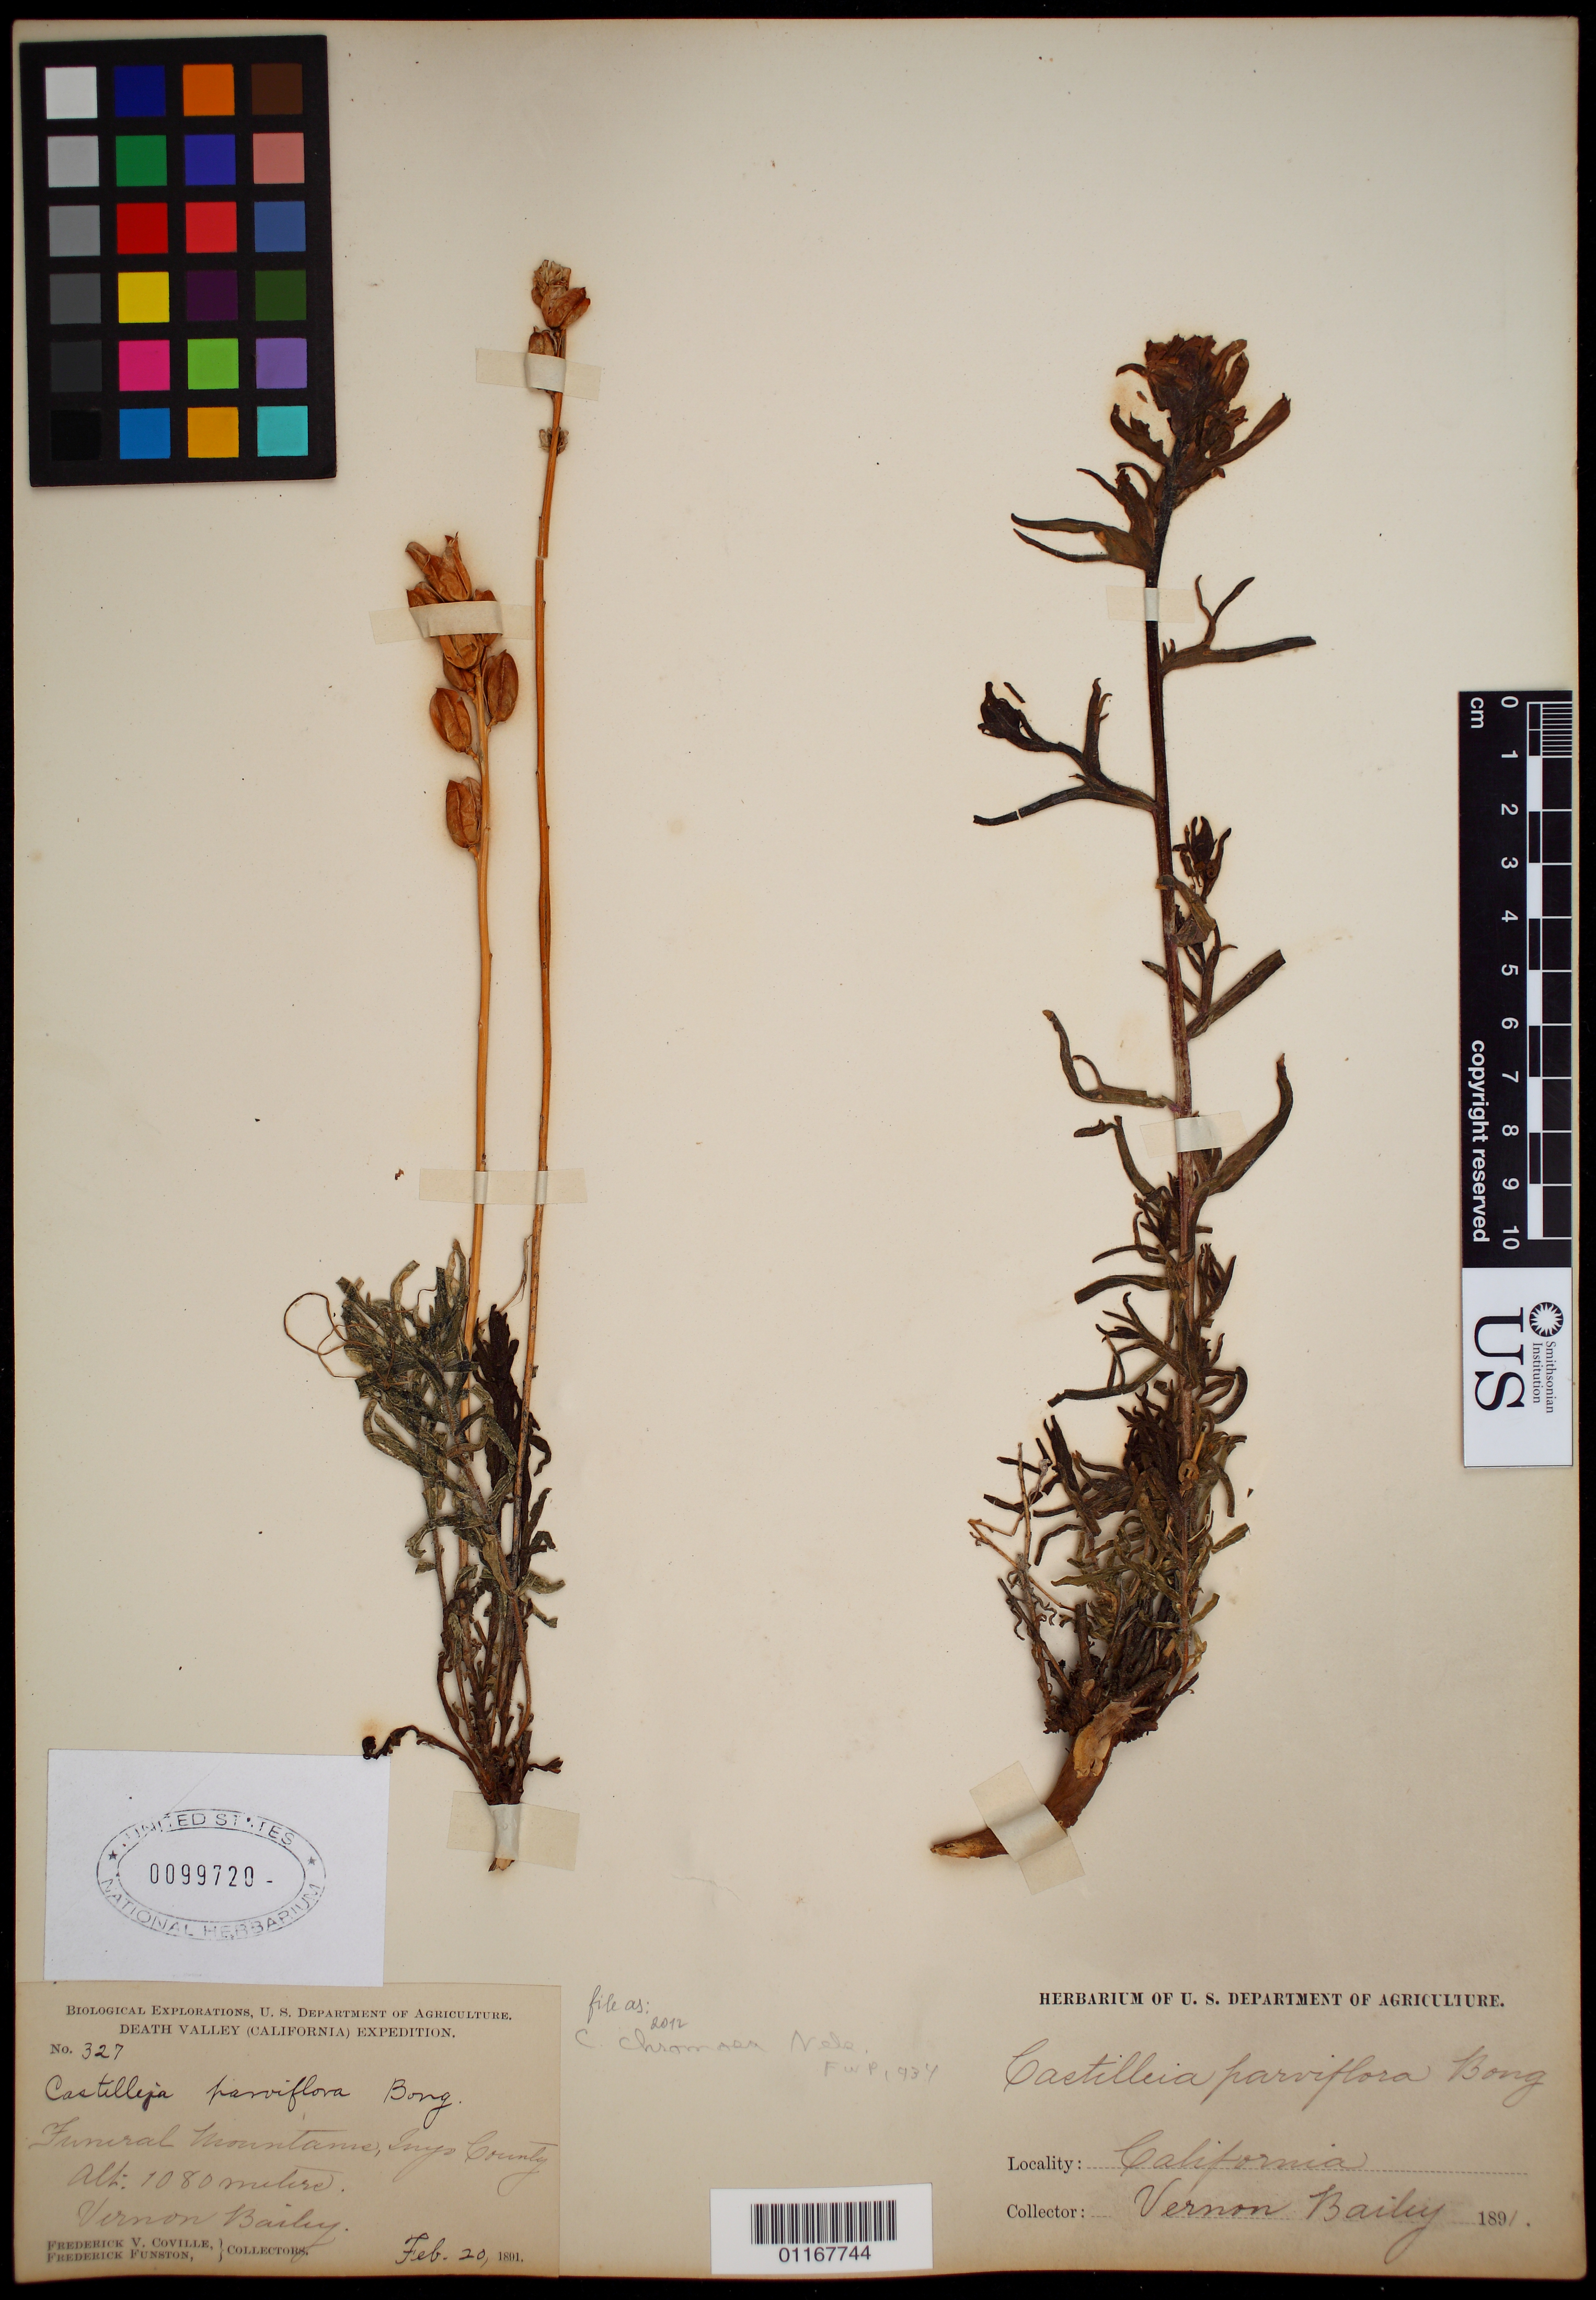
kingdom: Plantae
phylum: Tracheophyta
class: Magnoliopsida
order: Lamiales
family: Orobanchaceae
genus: Castilleja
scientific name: Castilleja chromosa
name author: A. Nelson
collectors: V. O. Bailey, F. V. Coville & F. Funston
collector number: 327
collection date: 1891-02-20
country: United States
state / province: California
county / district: Inyo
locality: Funeral Mountains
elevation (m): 1080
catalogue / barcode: US 99720